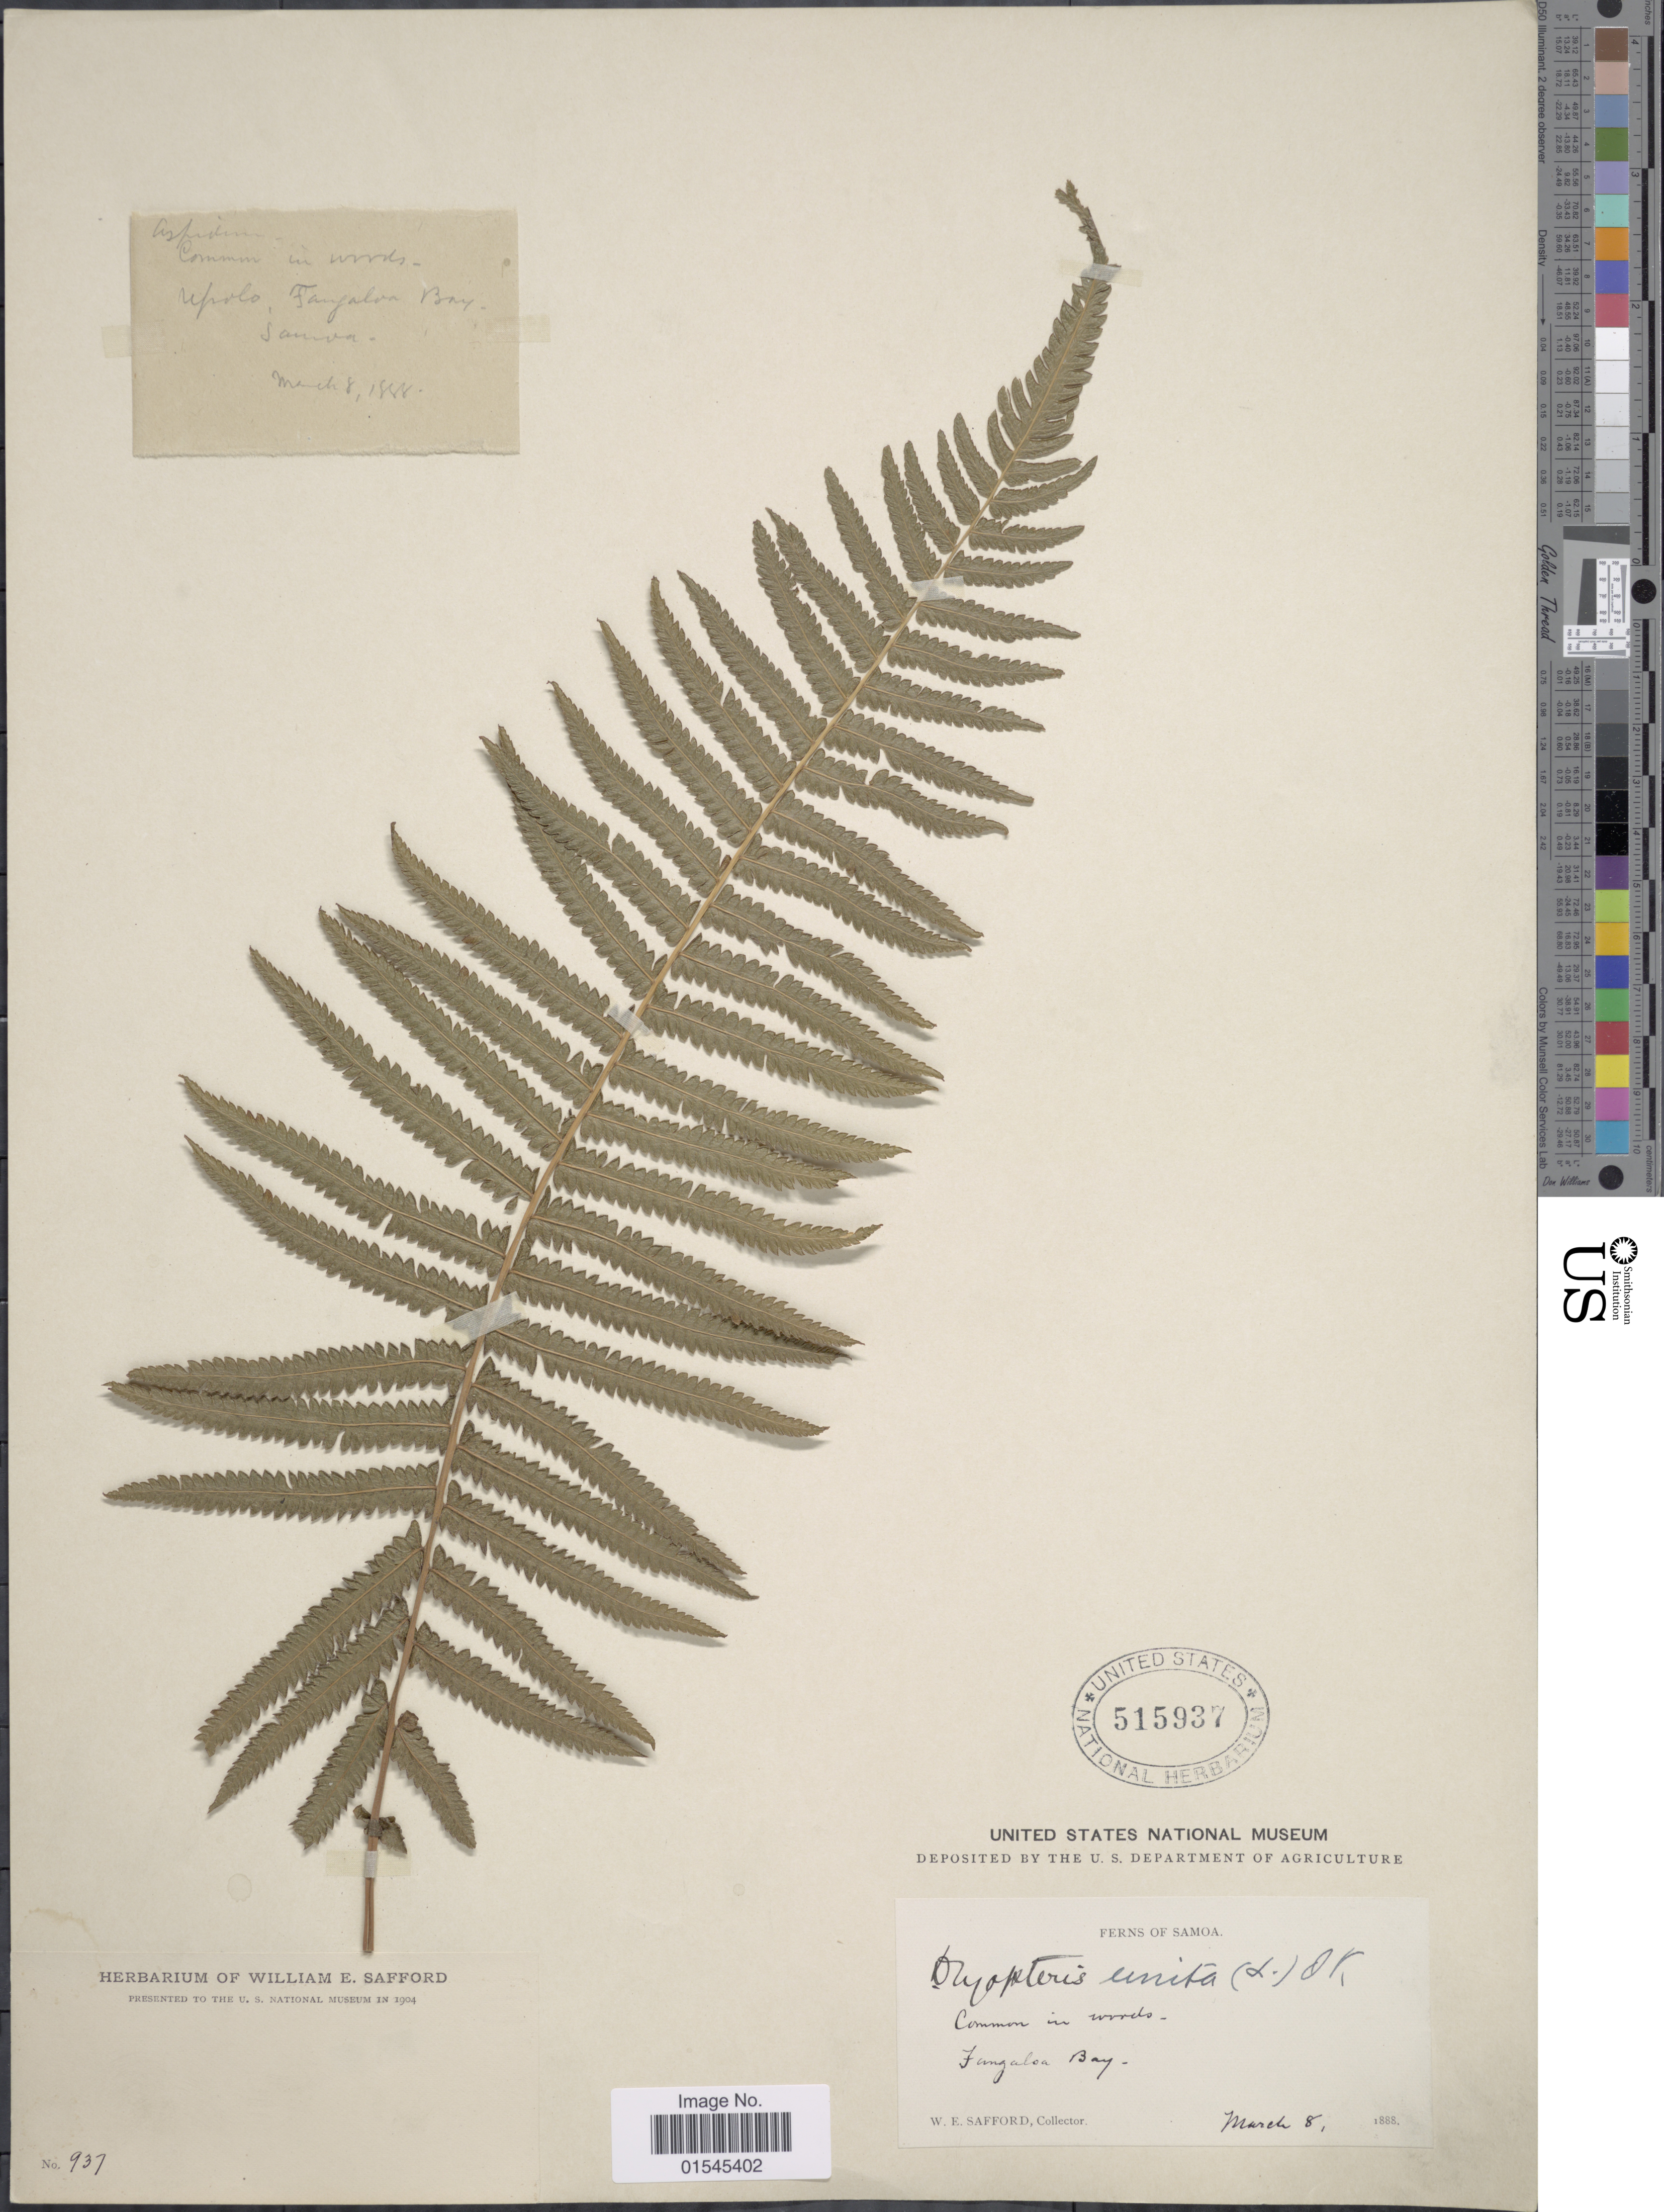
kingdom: Plantae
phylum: Tracheophyta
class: Polypodiopsida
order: Polypodiales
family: Thelypteridaceae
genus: Sphaerostephanos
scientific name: Sphaerostephanos unitus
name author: (L.) Holttum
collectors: W. E. Safford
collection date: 1888-08-03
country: Samoa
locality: Samoa. Fangaloa Bay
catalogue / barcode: US 515937